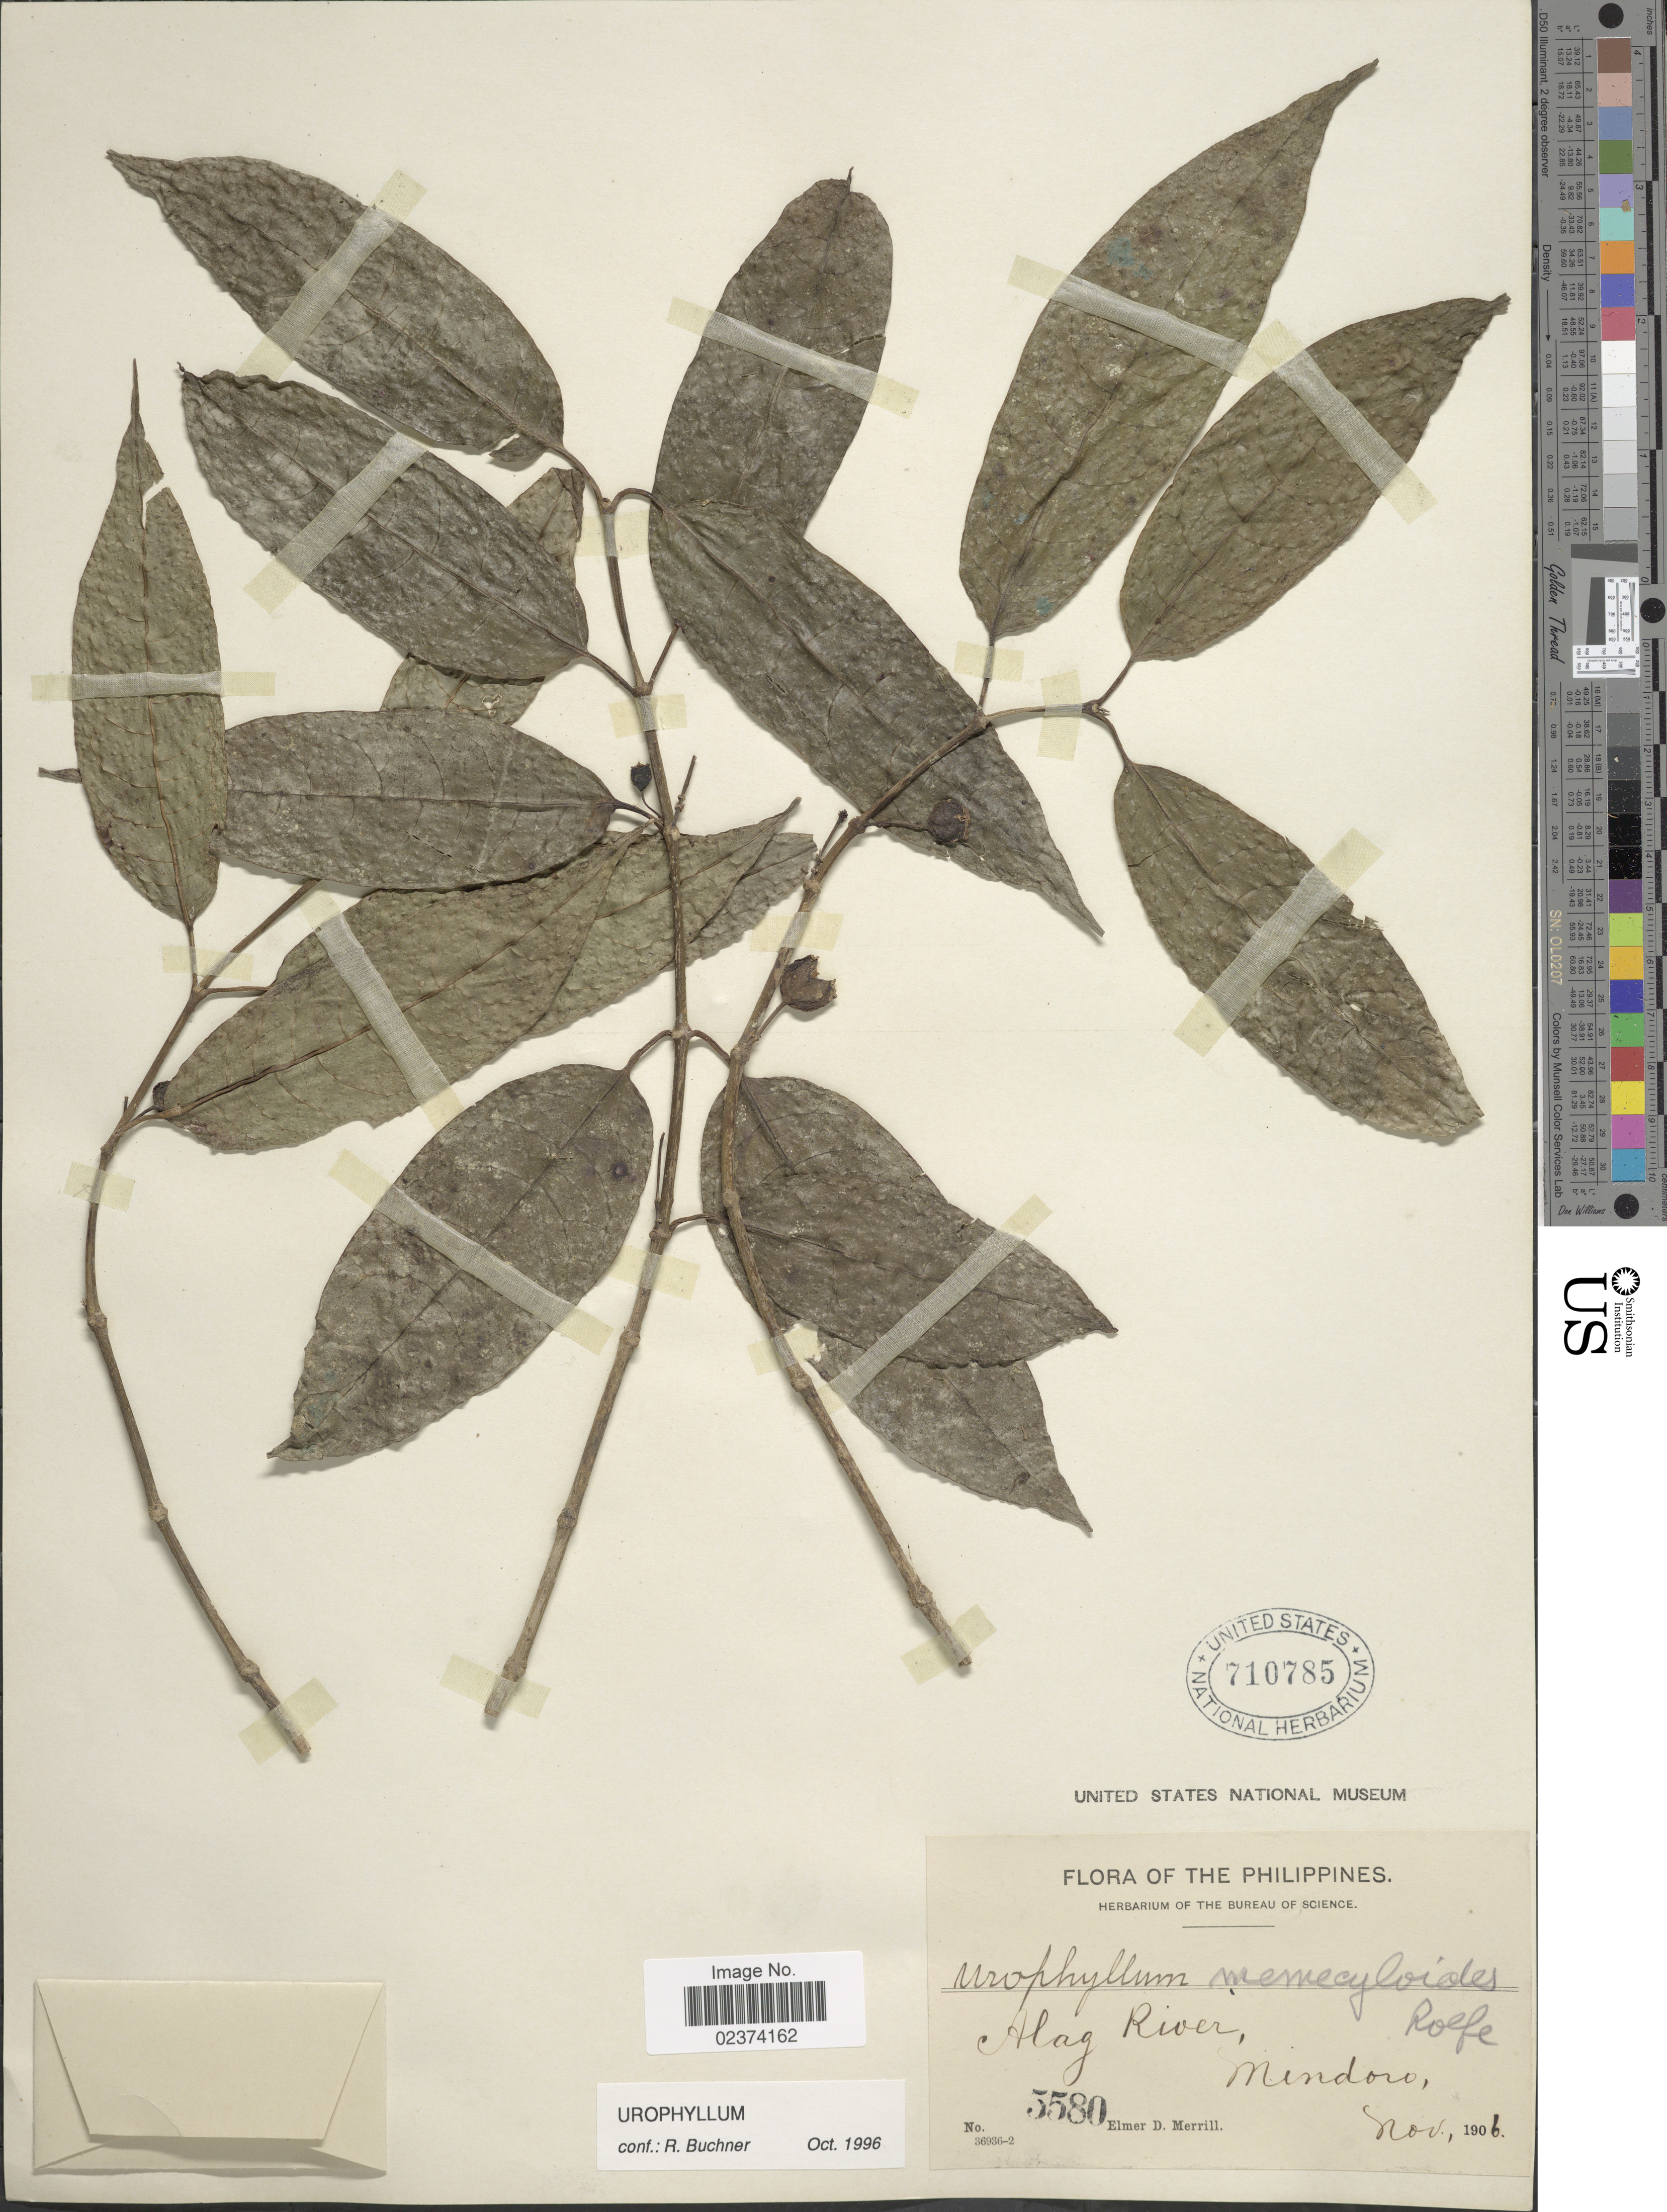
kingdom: Plantae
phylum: Tracheophyta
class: Magnoliopsida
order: Gentianales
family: Rubiaceae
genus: Urophyllum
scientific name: Urophyllum sp.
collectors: E. D. Merrill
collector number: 5580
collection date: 1906-11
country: Philippines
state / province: Mimaropa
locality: Alag River, Mindoro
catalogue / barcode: US 710785